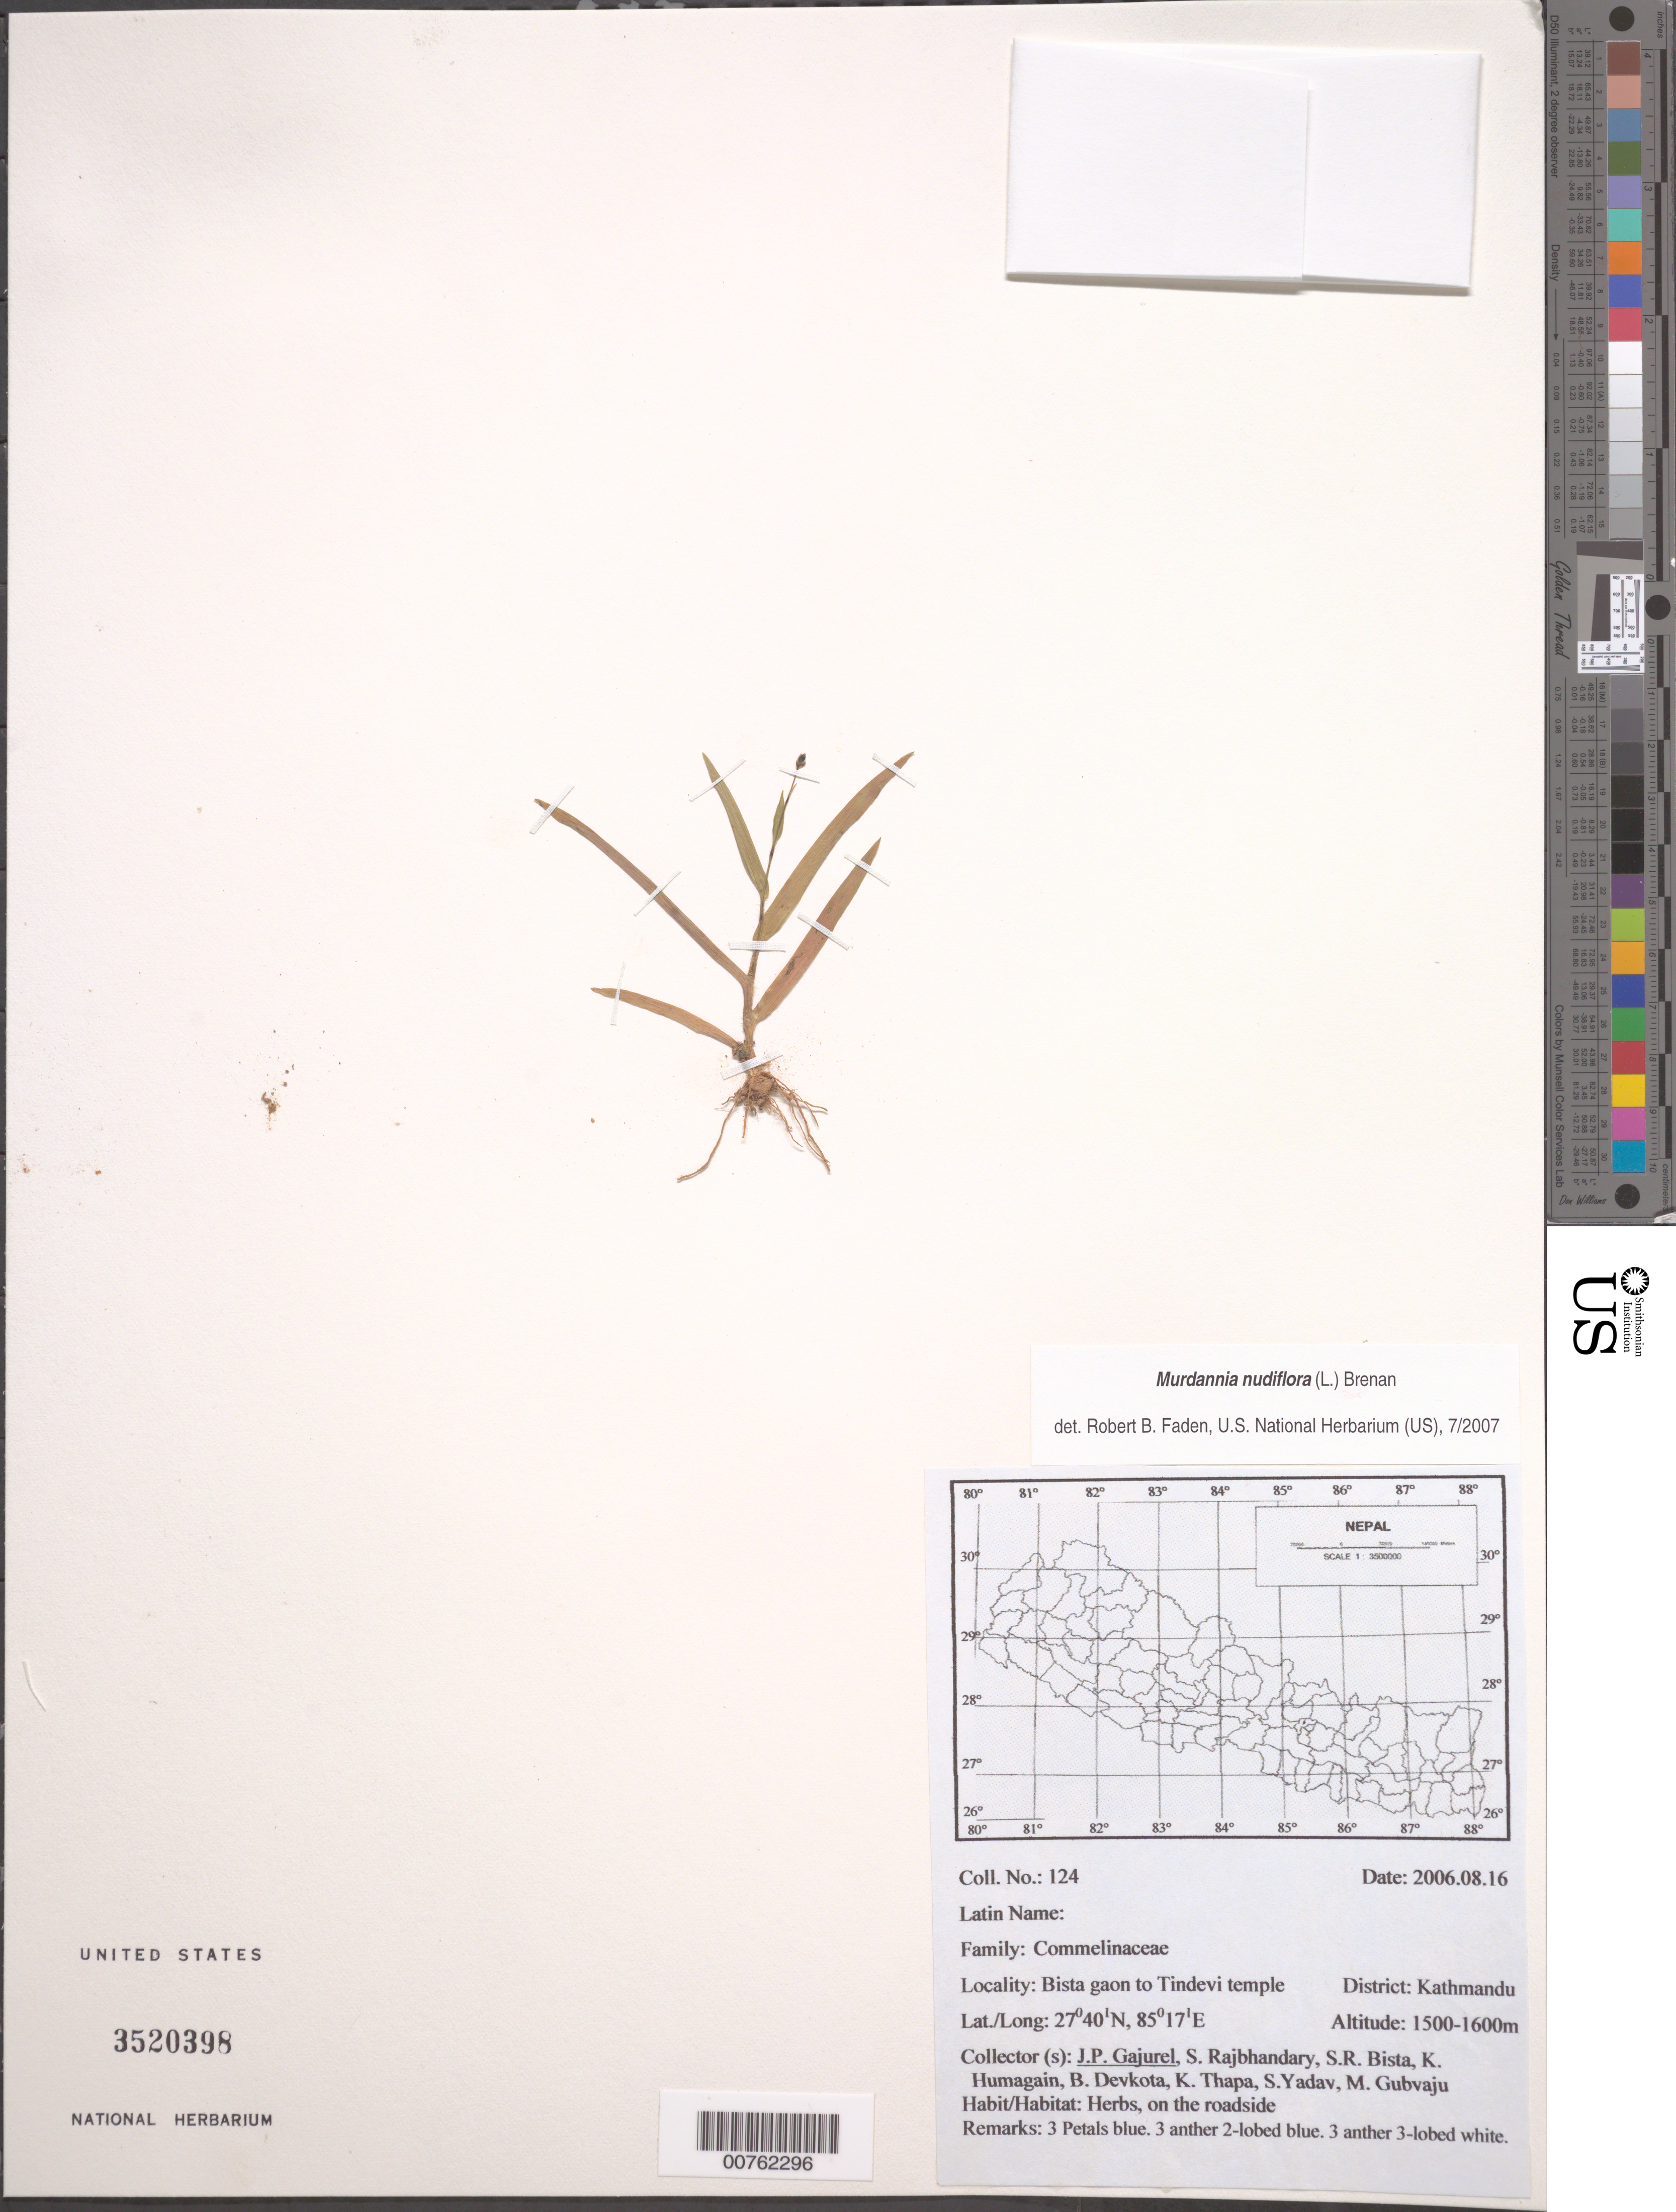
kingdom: Plantae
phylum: Tracheophyta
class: Liliopsida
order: Commelinales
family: Commelinaceae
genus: Murdannia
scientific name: Murdannia nudiflora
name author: (L.) Brenan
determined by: Faden, Robert B., (US), Smithsonian Institution - National Museum of Natural History (UNITED STATES)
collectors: J. Gajurel et al.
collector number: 124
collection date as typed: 16 Aug 2006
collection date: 2006-08-16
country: Nepal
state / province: Bagmati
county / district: Kathmandu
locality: Bista gaon to Tindevi temple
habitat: Herbs, on the roadside.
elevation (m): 1500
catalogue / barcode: US 3520398